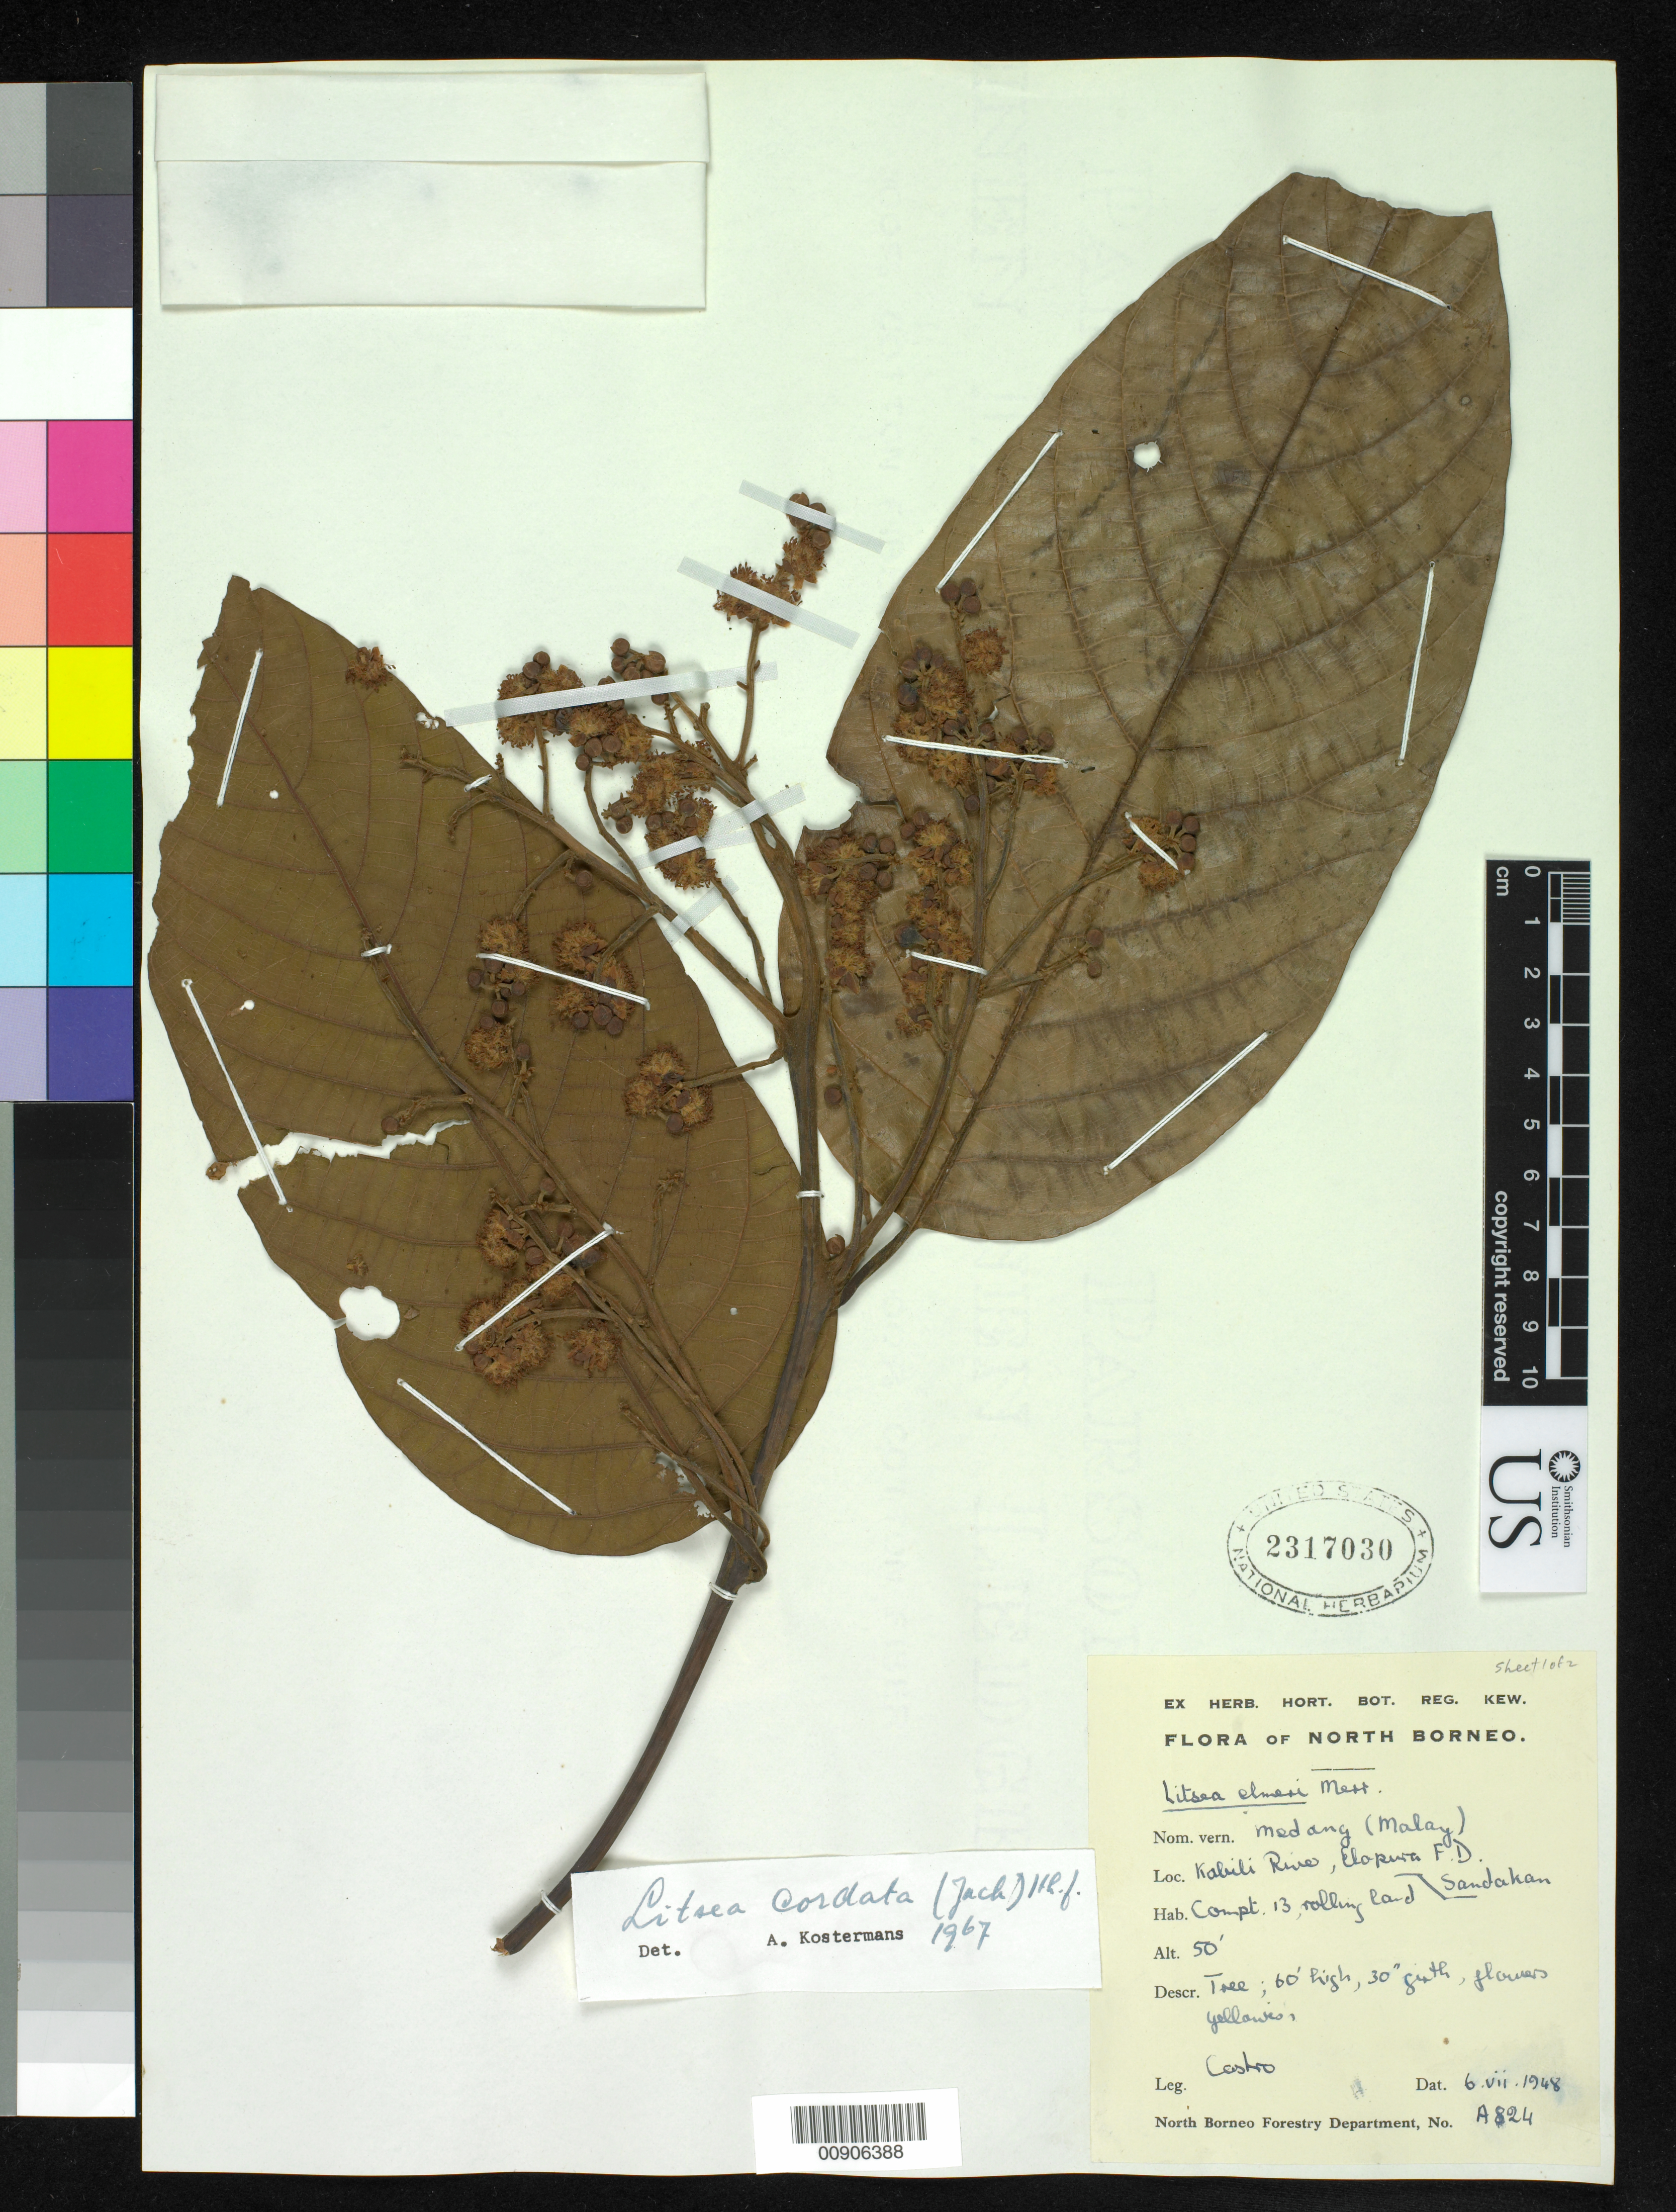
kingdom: Plantae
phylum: Tracheophyta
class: Magnoliopsida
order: Laurales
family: Lauraceae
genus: Litsea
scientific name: Litsea cordata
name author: Hook. f.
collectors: -. Castro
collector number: A 824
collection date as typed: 06 Jul 1948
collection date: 1948-07-06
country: Indonesia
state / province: Kalimantan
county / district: Kalimantan Barat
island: Borneo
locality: Kabili River, Elopura FD Sandakan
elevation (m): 15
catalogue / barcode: US 2317030